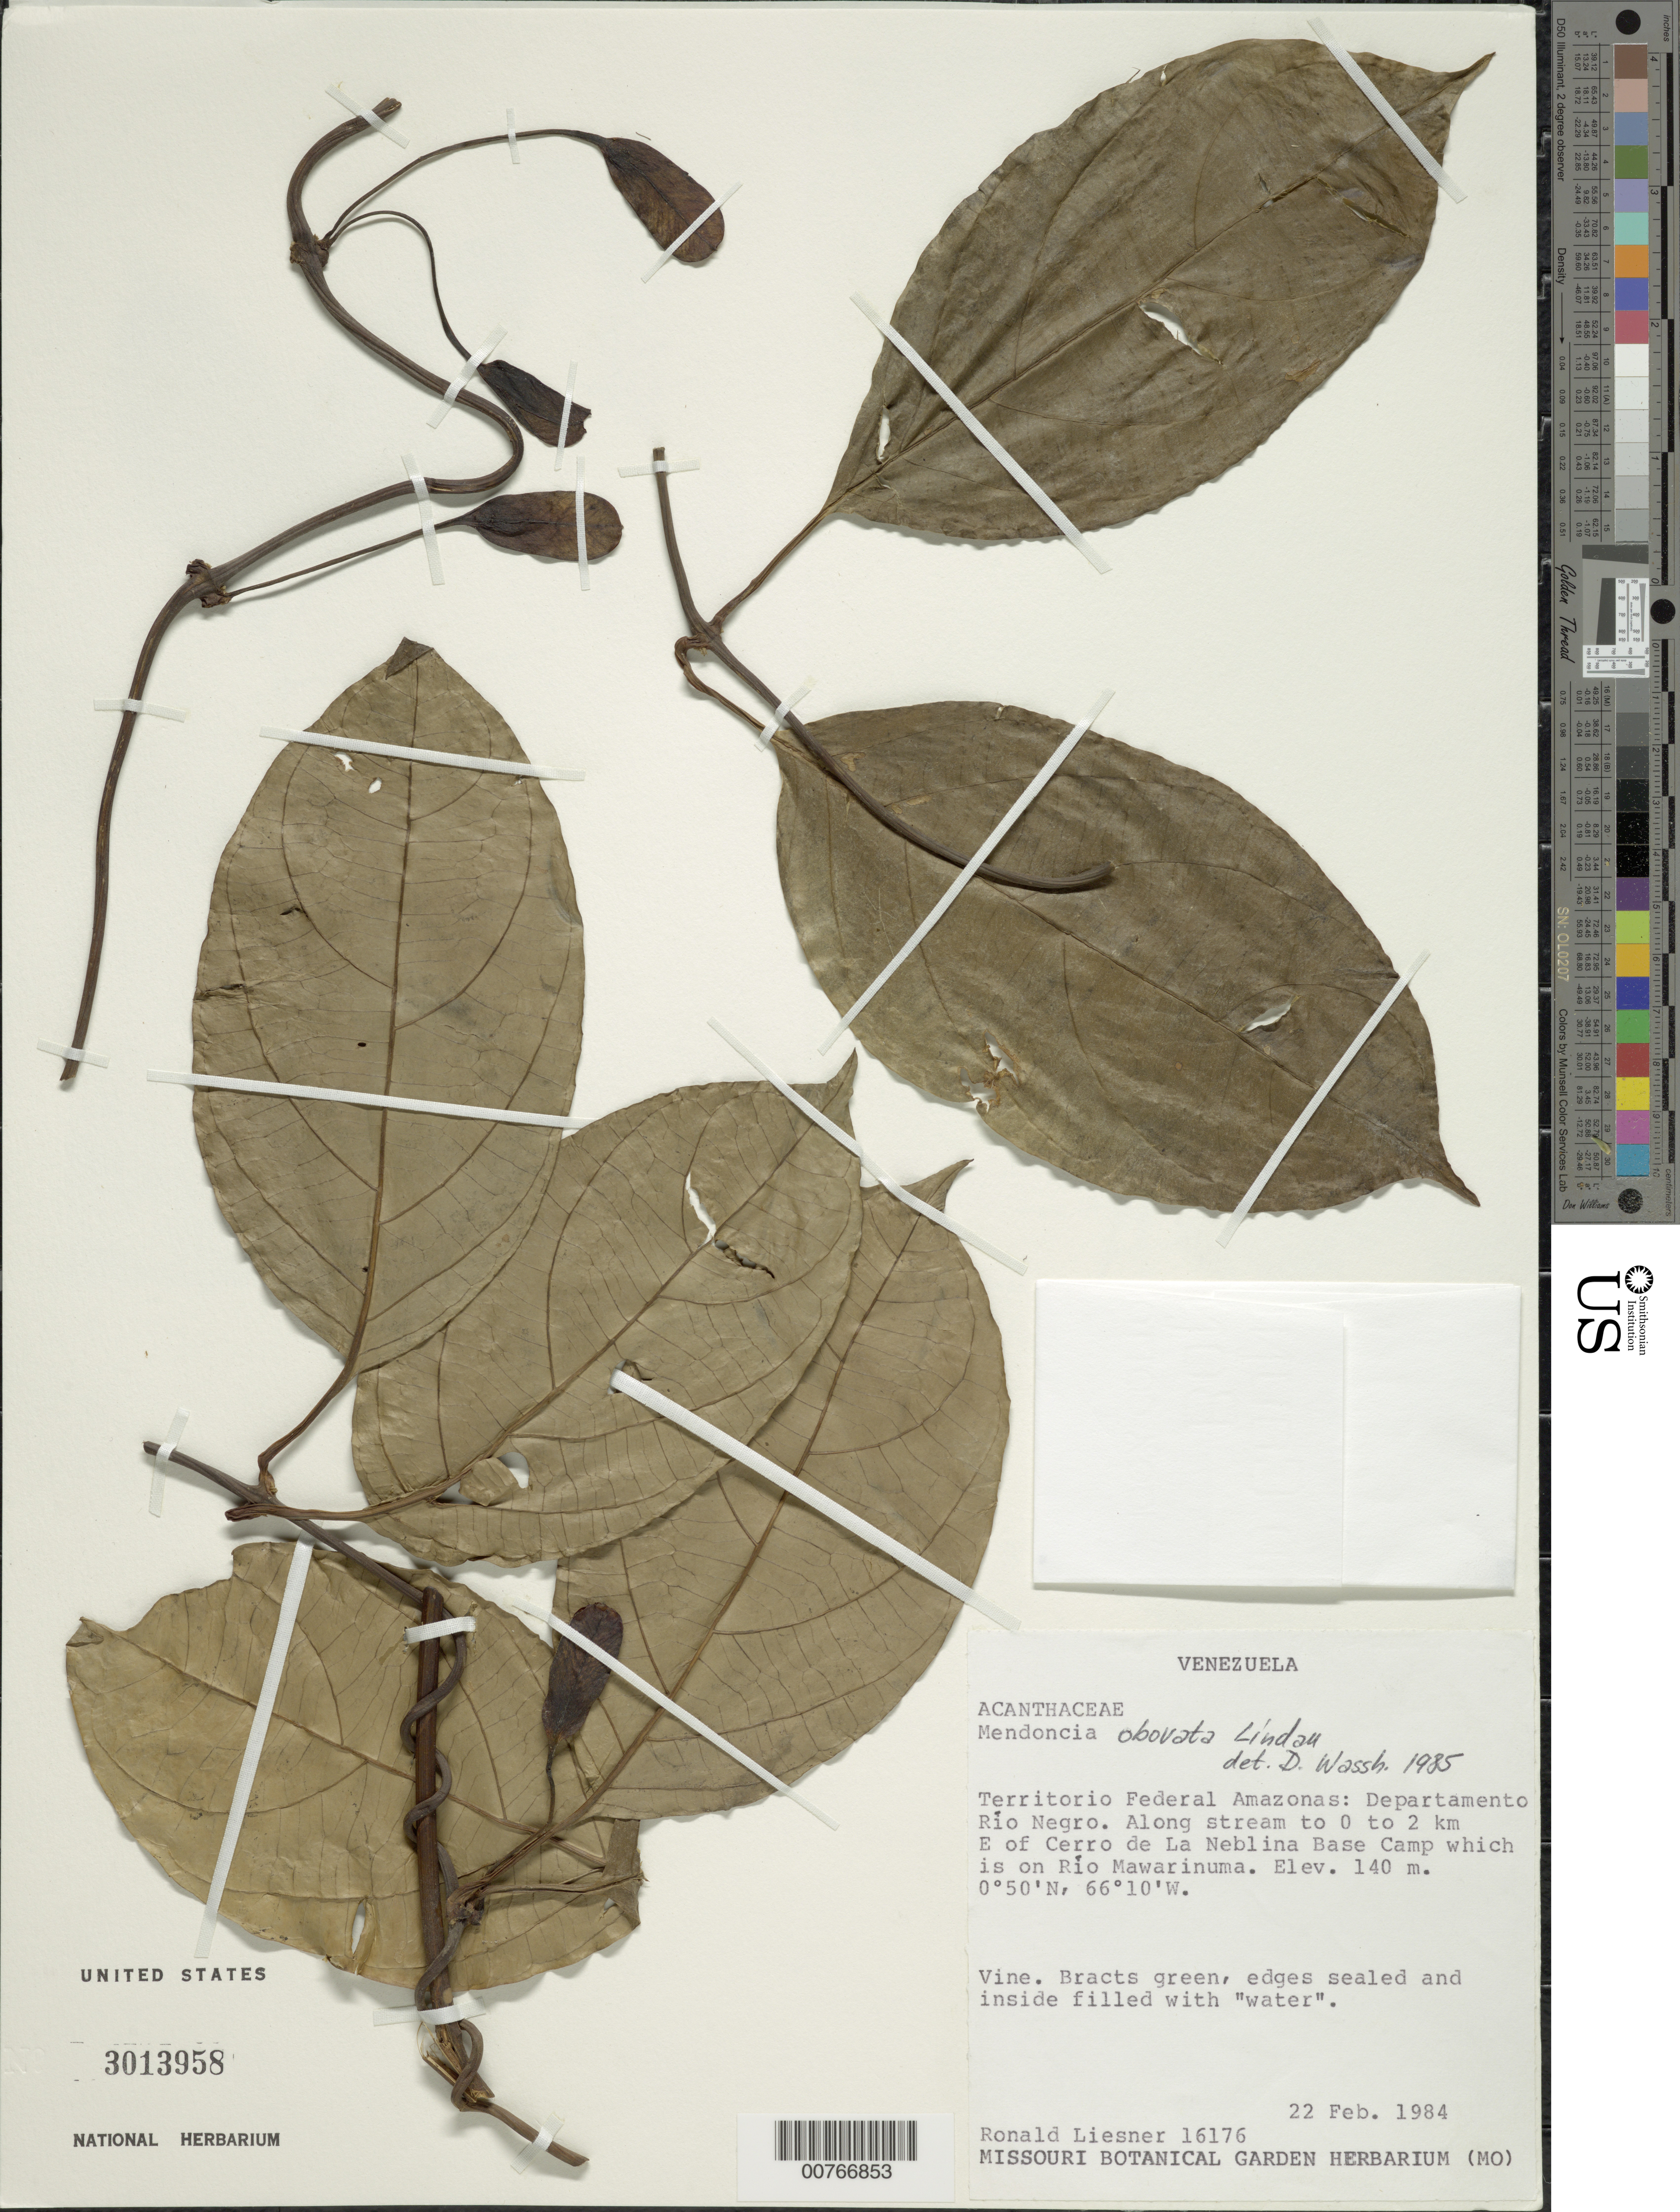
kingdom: Plantae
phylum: Tracheophyta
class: Magnoliopsida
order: Lamiales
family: Acanthaceae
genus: Mendoncia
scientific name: Mendoncia obovata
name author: Lindau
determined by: Wasshausen, Dieter C., (BOT), Smithsonian Institution - National Museum of Natural History (UNITED STATES)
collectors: R. L. Liesner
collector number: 16176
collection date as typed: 22-Feb-84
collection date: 1984-02-22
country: Venezuela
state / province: Amazonas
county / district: Río Negro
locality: Río Mawarinuma, 0-2 km E of Cerro de La Neblina Base Camp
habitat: Along stream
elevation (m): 140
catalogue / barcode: US 3013958